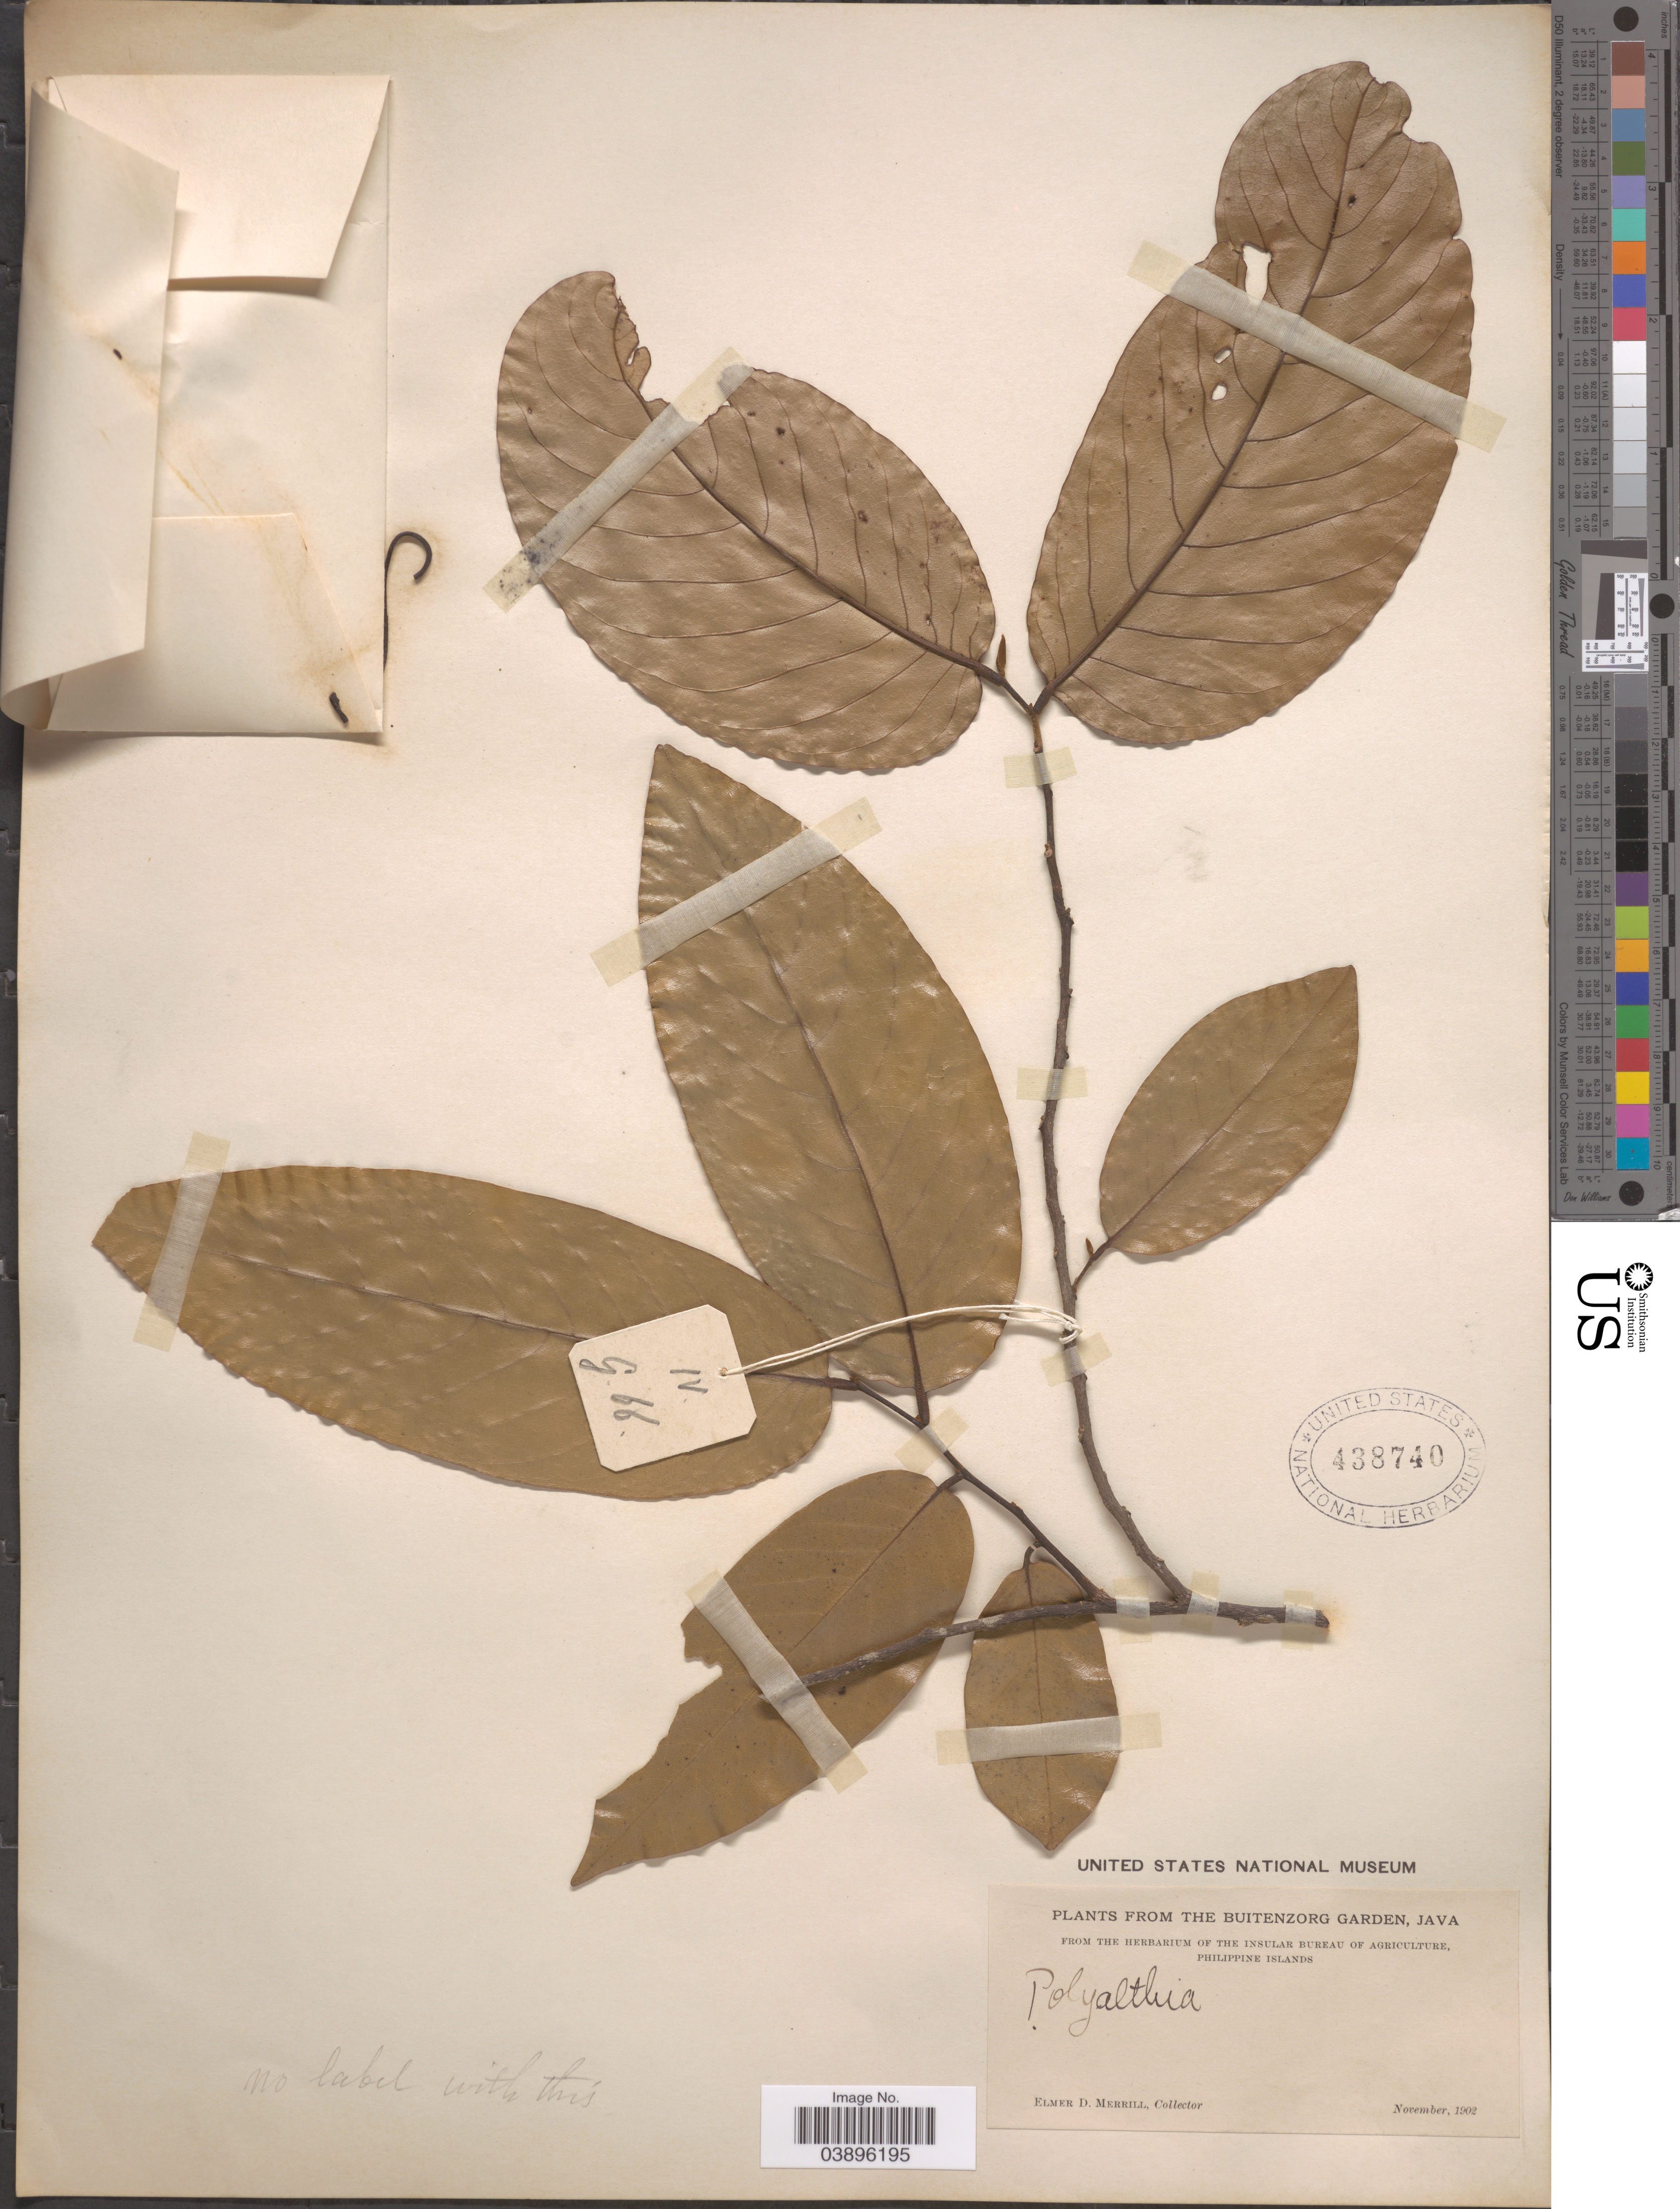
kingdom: Plantae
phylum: Tracheophyta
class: Magnoliopsida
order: Magnoliales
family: Annonaceae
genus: Polyalthia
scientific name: Polyalthia sp.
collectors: E. D. Merrill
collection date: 1902-11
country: Indonesia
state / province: Java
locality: The Buitenzorg Garden.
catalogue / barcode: US 438740